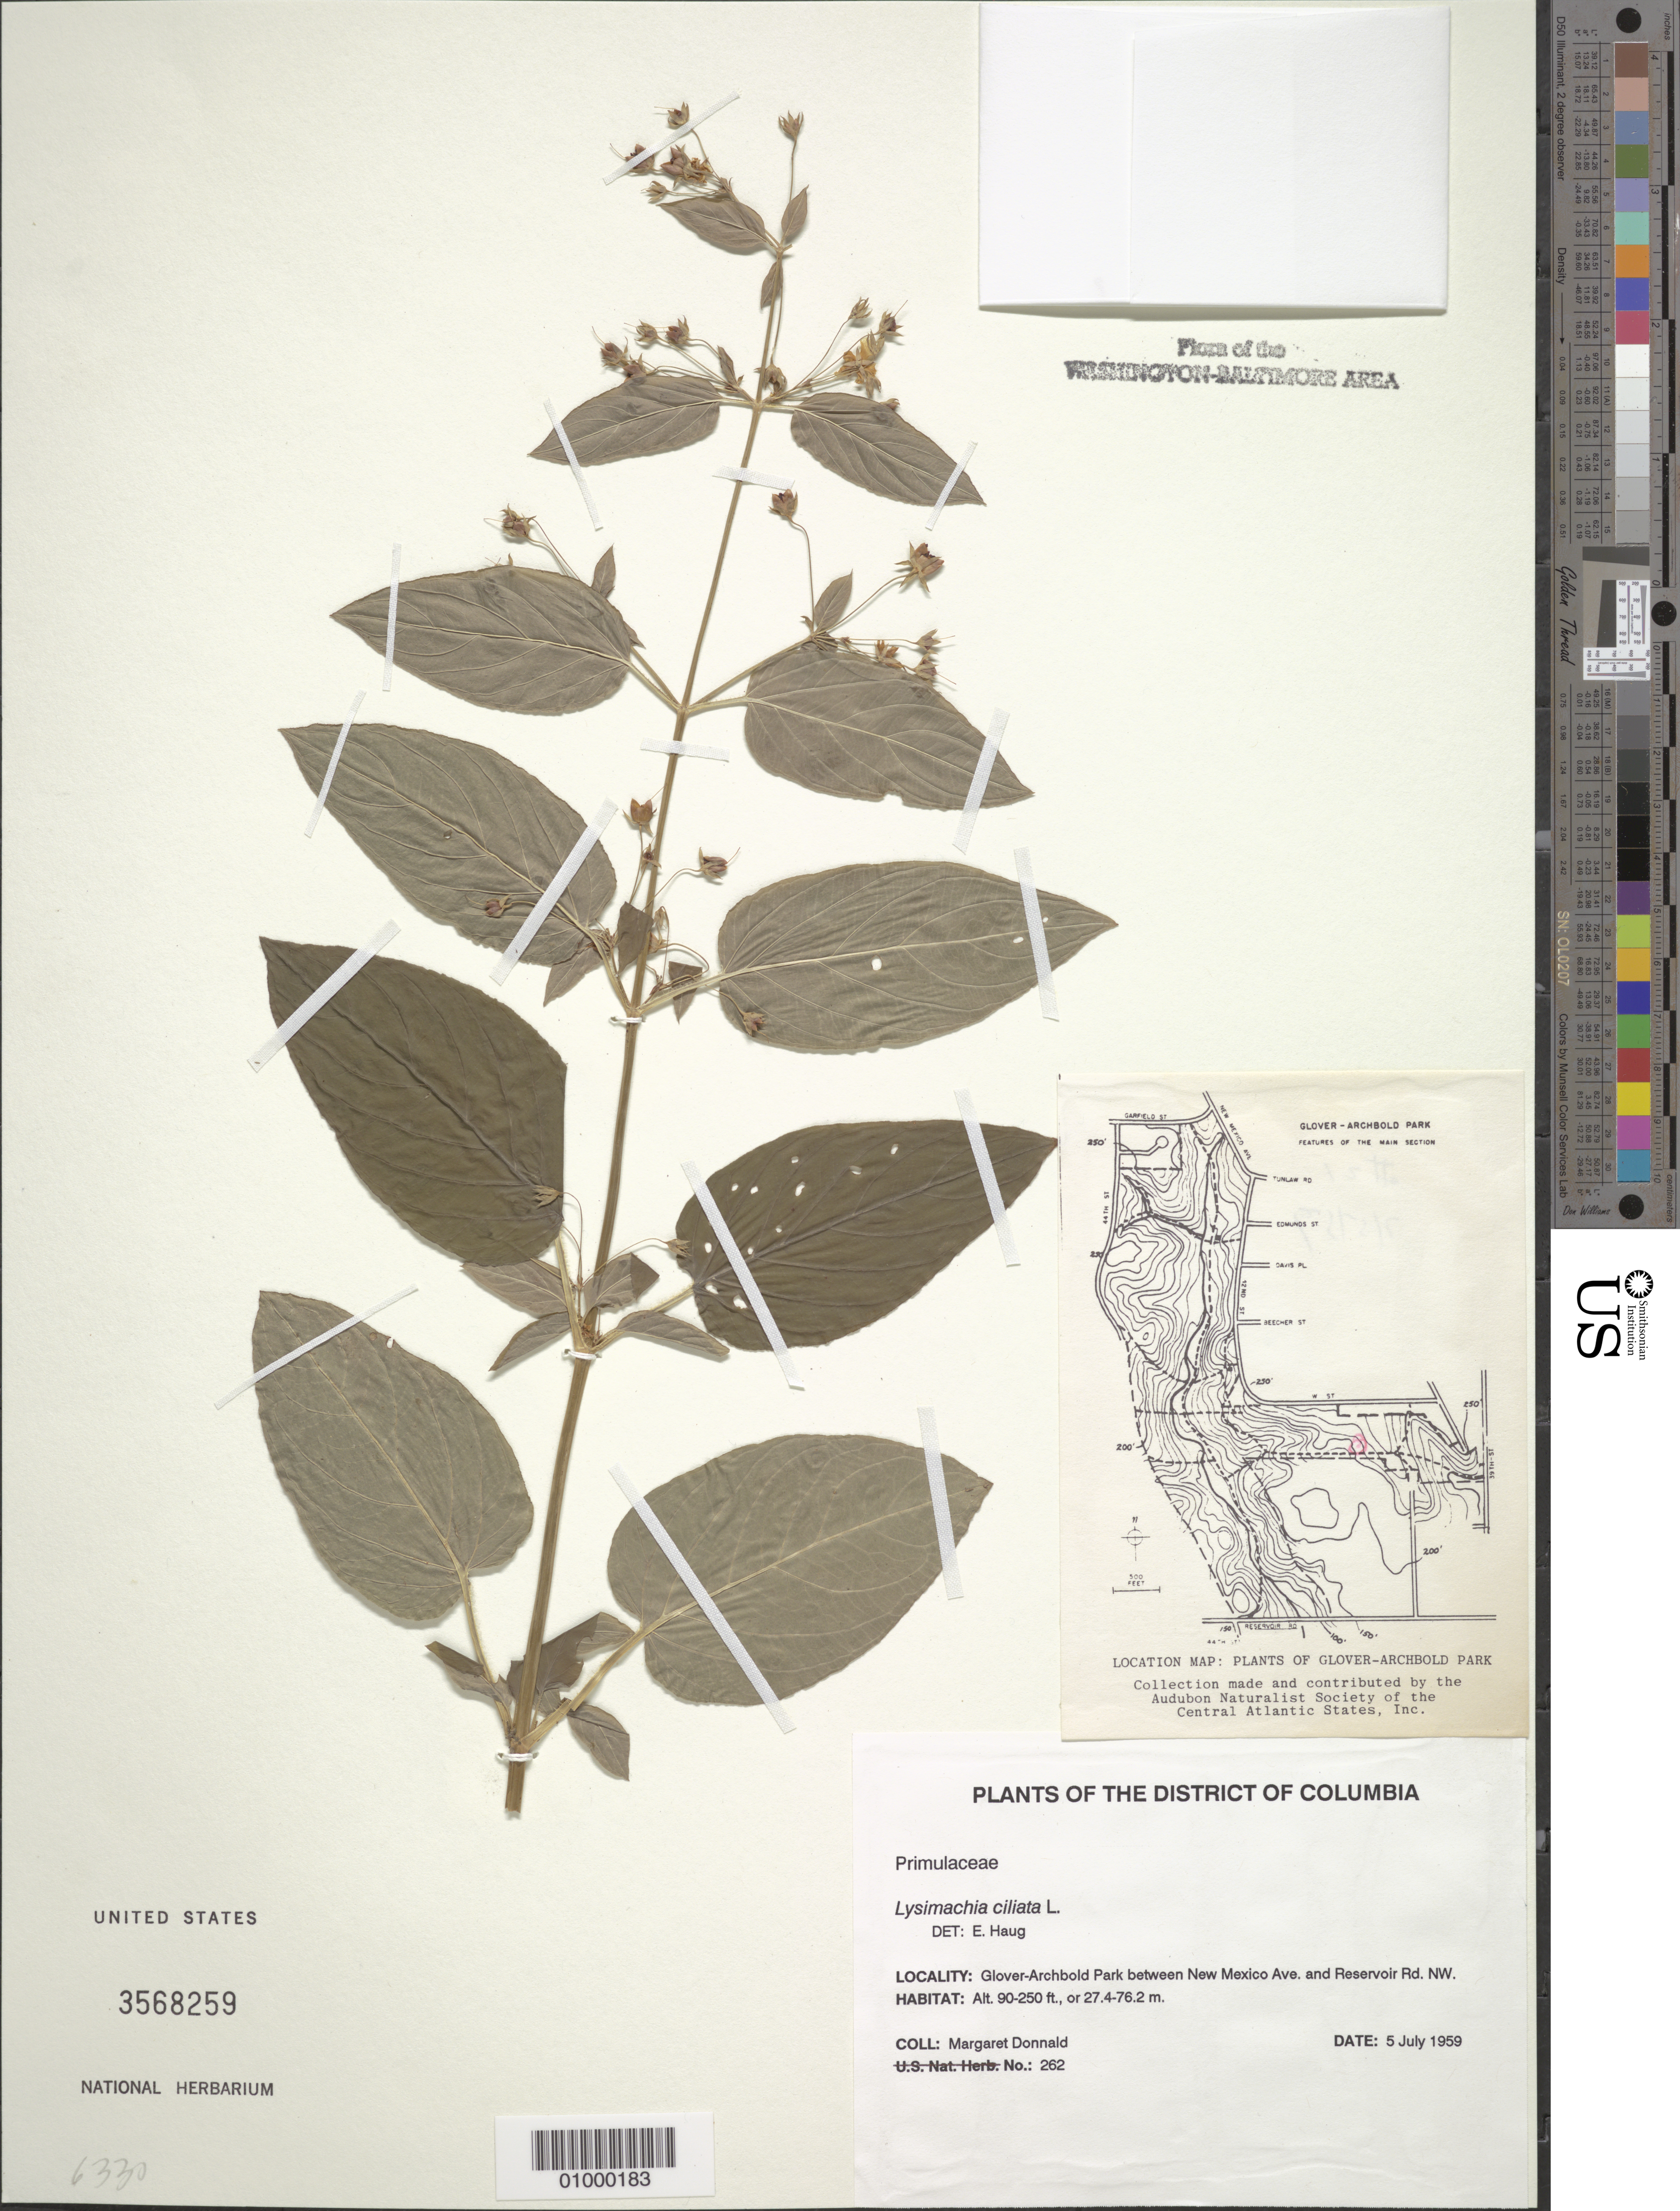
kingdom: Plantae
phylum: Tracheophyta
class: Magnoliopsida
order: Ericales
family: Primulaceae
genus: Lysimachia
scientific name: Lysimachia ciliata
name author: L.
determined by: Haug, E., (UNITED STATES)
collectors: M. Donnald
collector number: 262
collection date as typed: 5 July 1959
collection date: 1959-07-05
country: United States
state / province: District of Columbia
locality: Glover-Archbold Park between New Mexico Avenue and Reservoir Road NW.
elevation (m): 27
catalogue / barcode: US 3568259